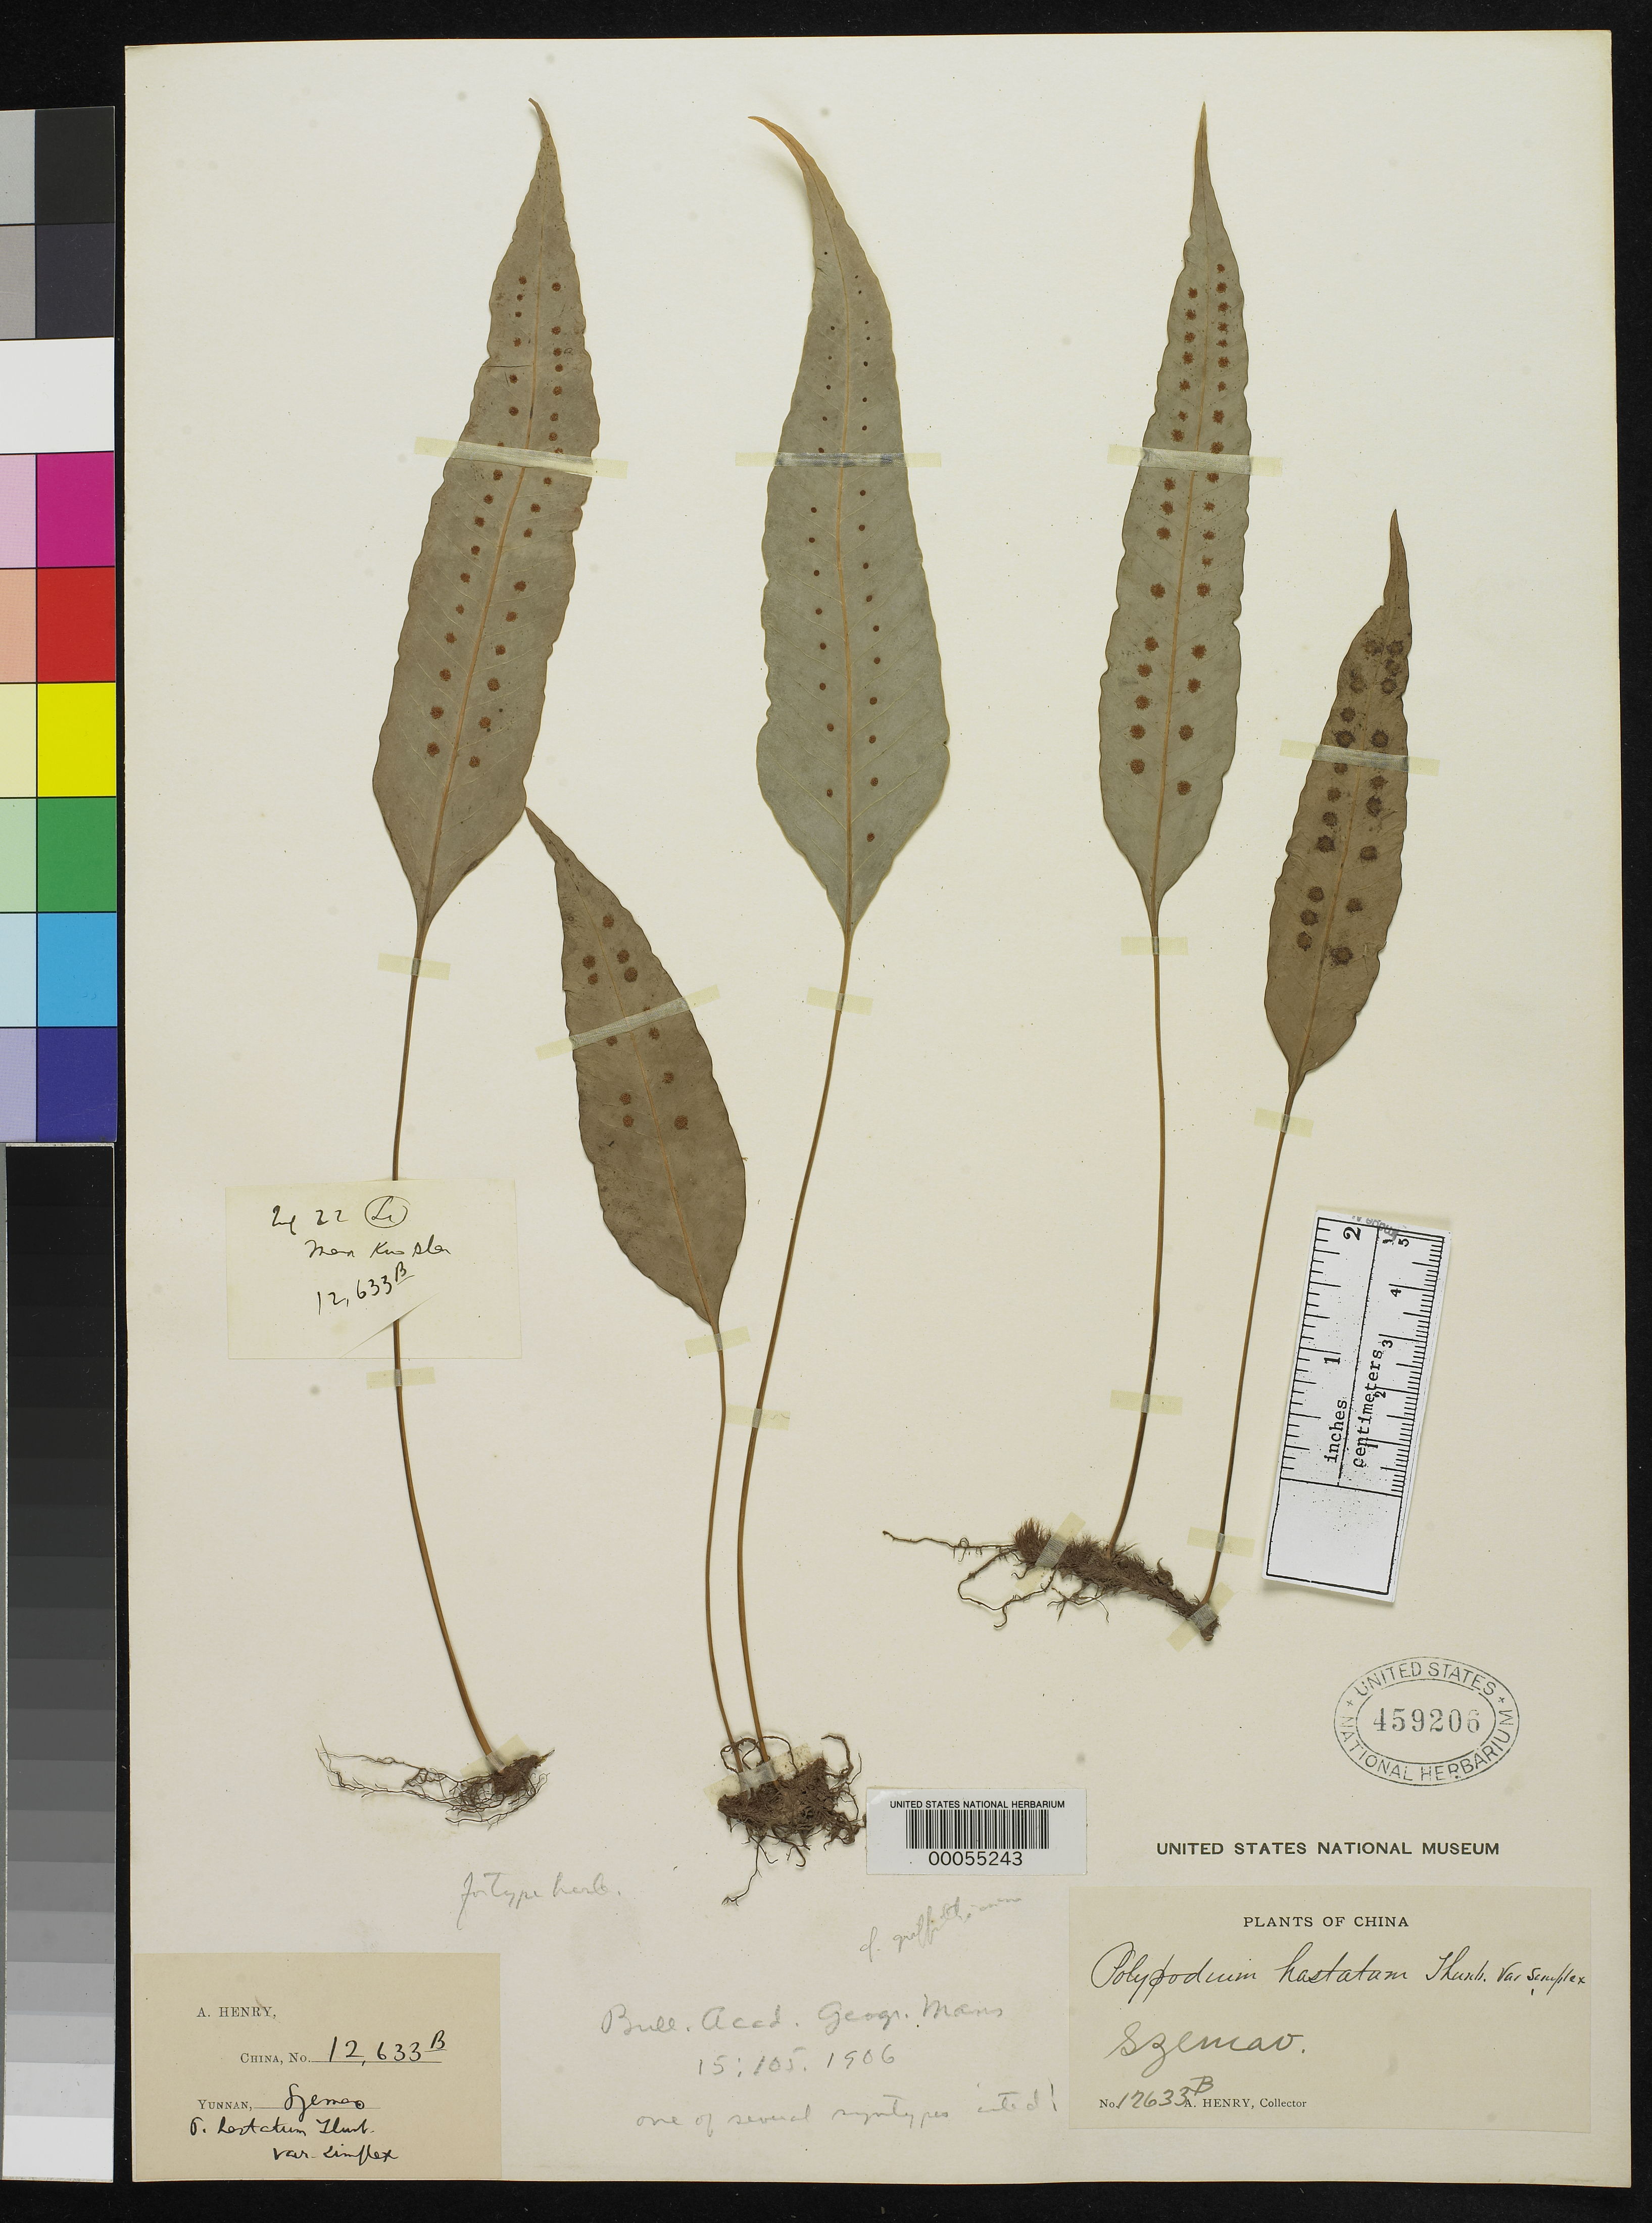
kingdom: Plantae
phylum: Tracheophyta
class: Polypodiopsida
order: Polypodiales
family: Polypodiaceae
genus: Polypodium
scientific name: Polypodium hastatum var. simplex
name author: Christ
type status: Syntype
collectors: A. Henry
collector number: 12633 B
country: China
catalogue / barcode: US 459206